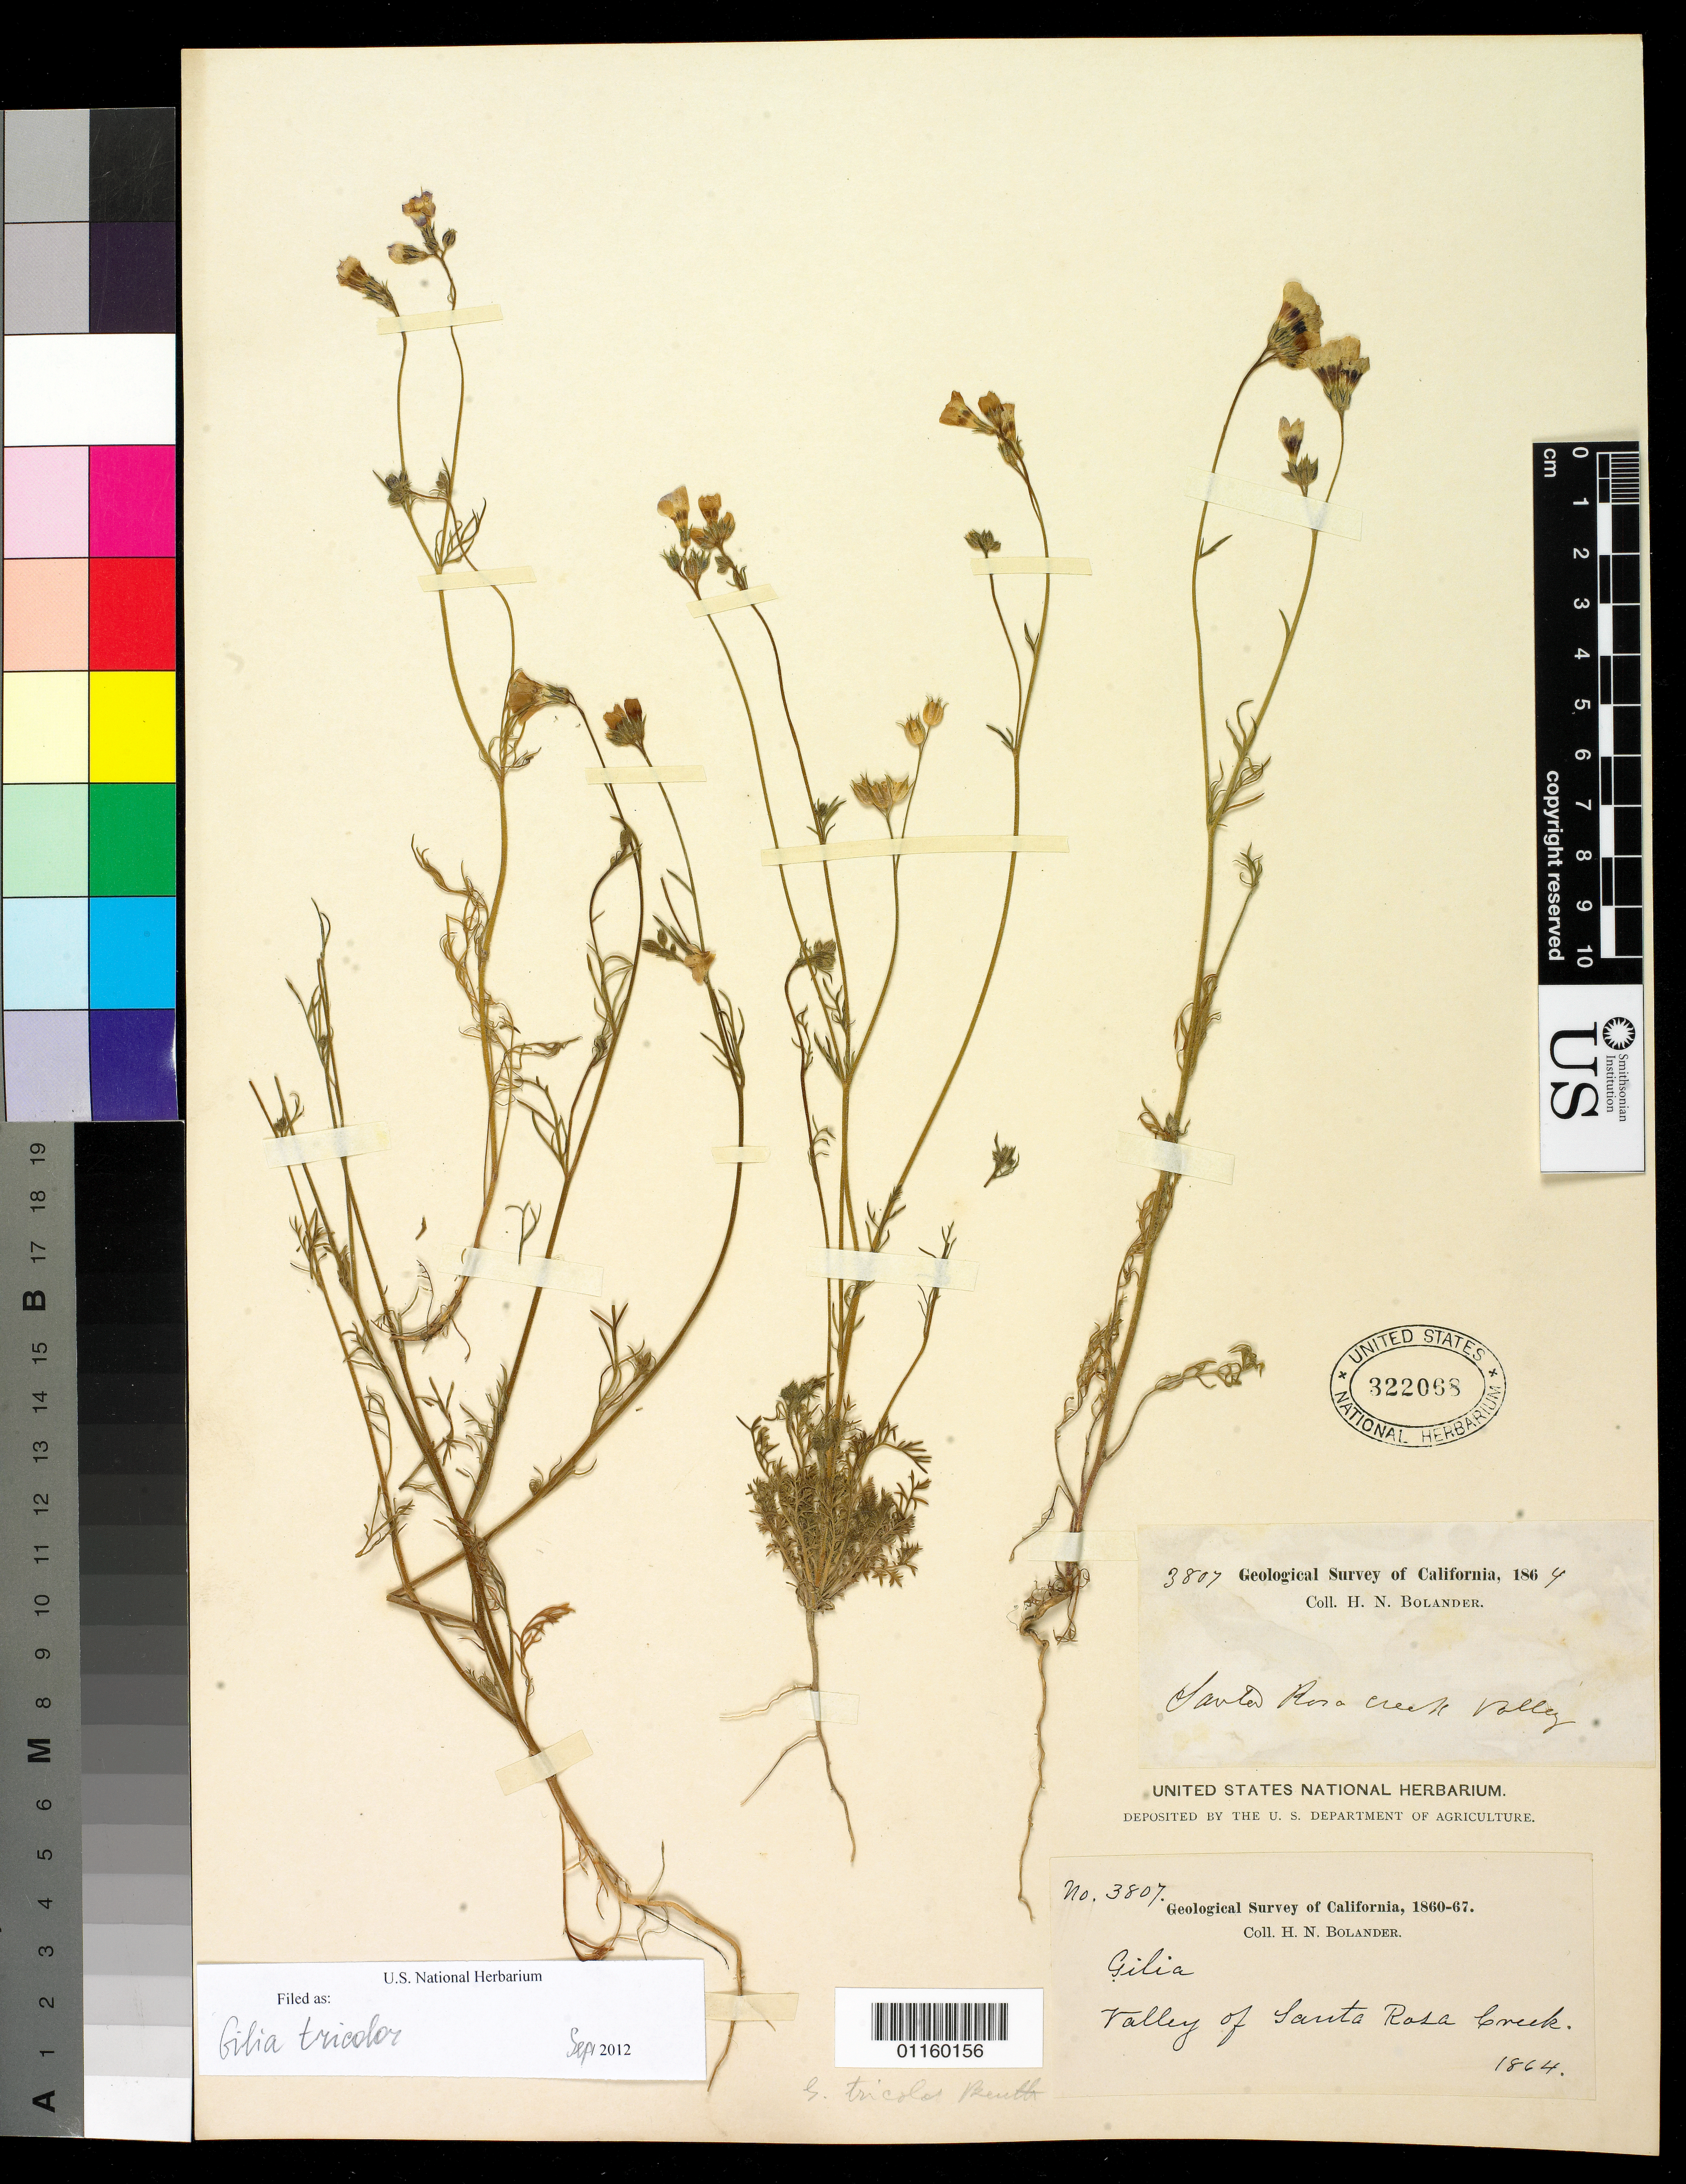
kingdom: Plantae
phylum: Tracheophyta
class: Magnoliopsida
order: Ericales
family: Polemoniaceae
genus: Gilia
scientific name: Gilia tricolor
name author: Benth.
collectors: H. Bolander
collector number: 3807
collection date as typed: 1864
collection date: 1864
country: United States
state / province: California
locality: Valley of Santa Rosa Creek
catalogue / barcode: US 322068